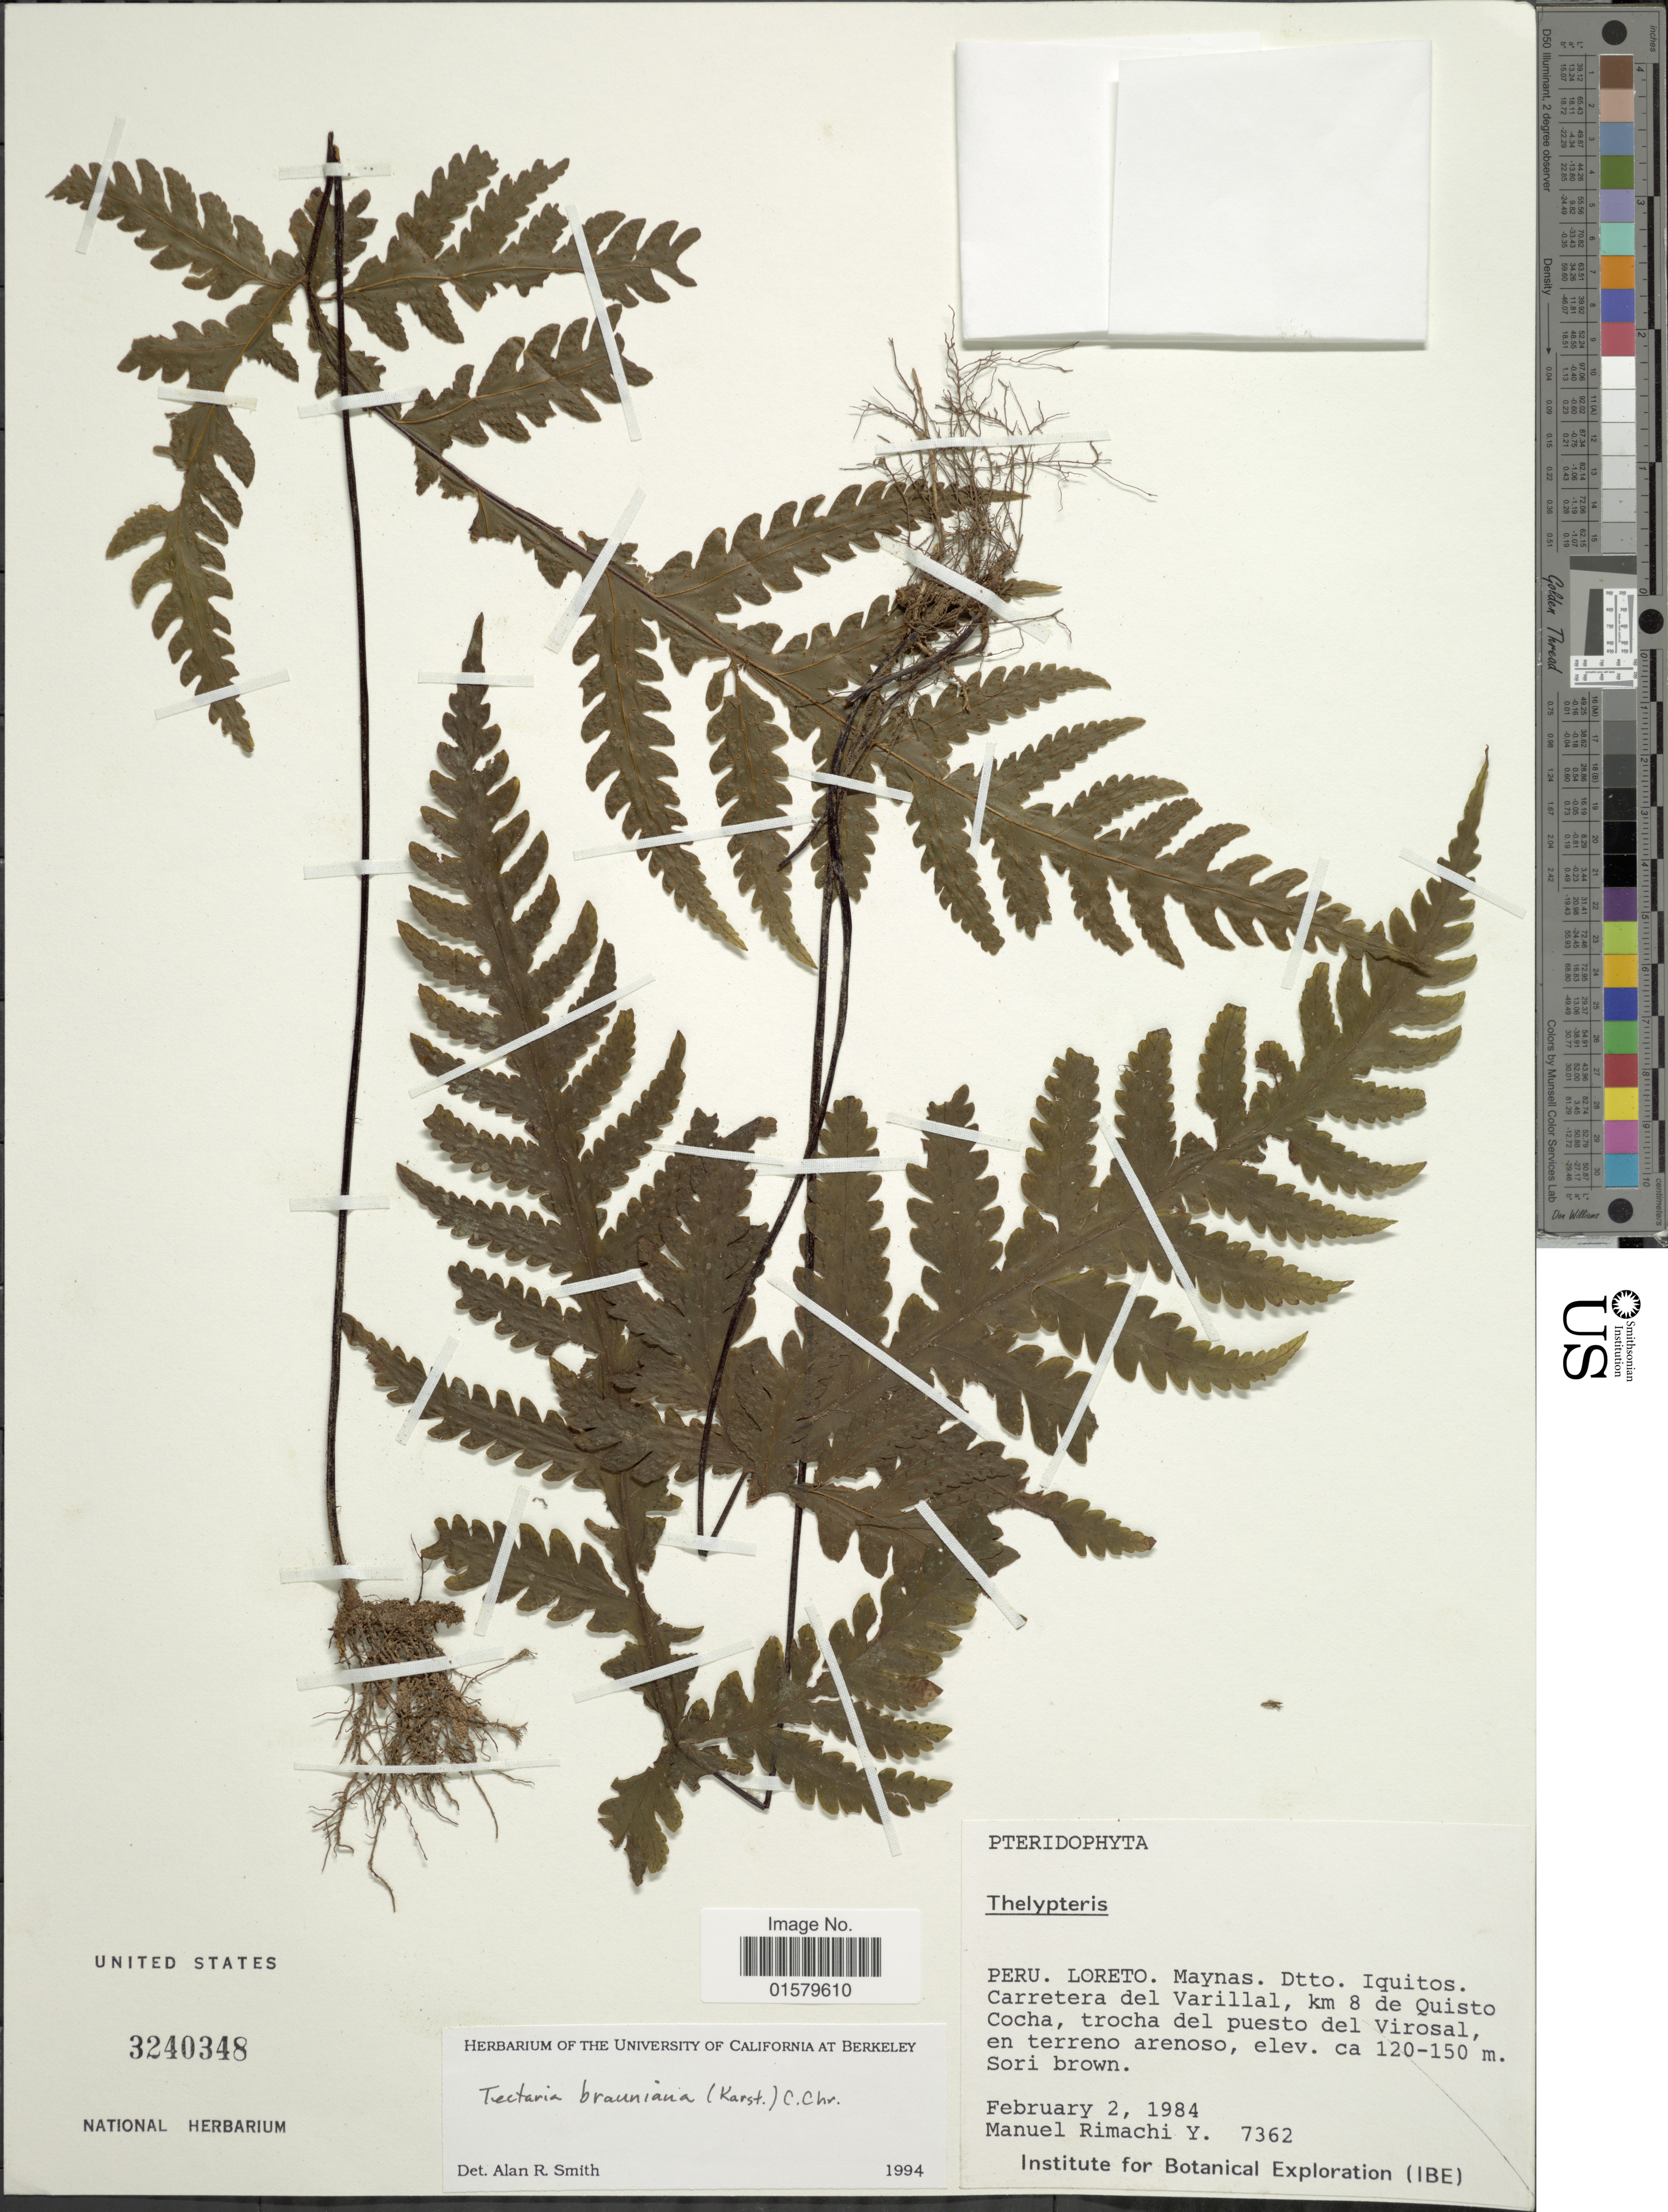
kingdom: Plantae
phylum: Tracheophyta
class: Polypodiopsida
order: Polypodiales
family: Tectariaceae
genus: Tectaria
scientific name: Tectaria brauniana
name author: (H. Karst.) C. Chr.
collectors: M. Rimachi Y.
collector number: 7362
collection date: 1984-02-02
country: Peru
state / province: Loreto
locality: Maynas. Dtto. Iquitos. Carretera del Varillal, km 8 de Quisto Cocha, trocha del puesto del Virosal, en terreno arenoso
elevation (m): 120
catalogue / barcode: US 3240348